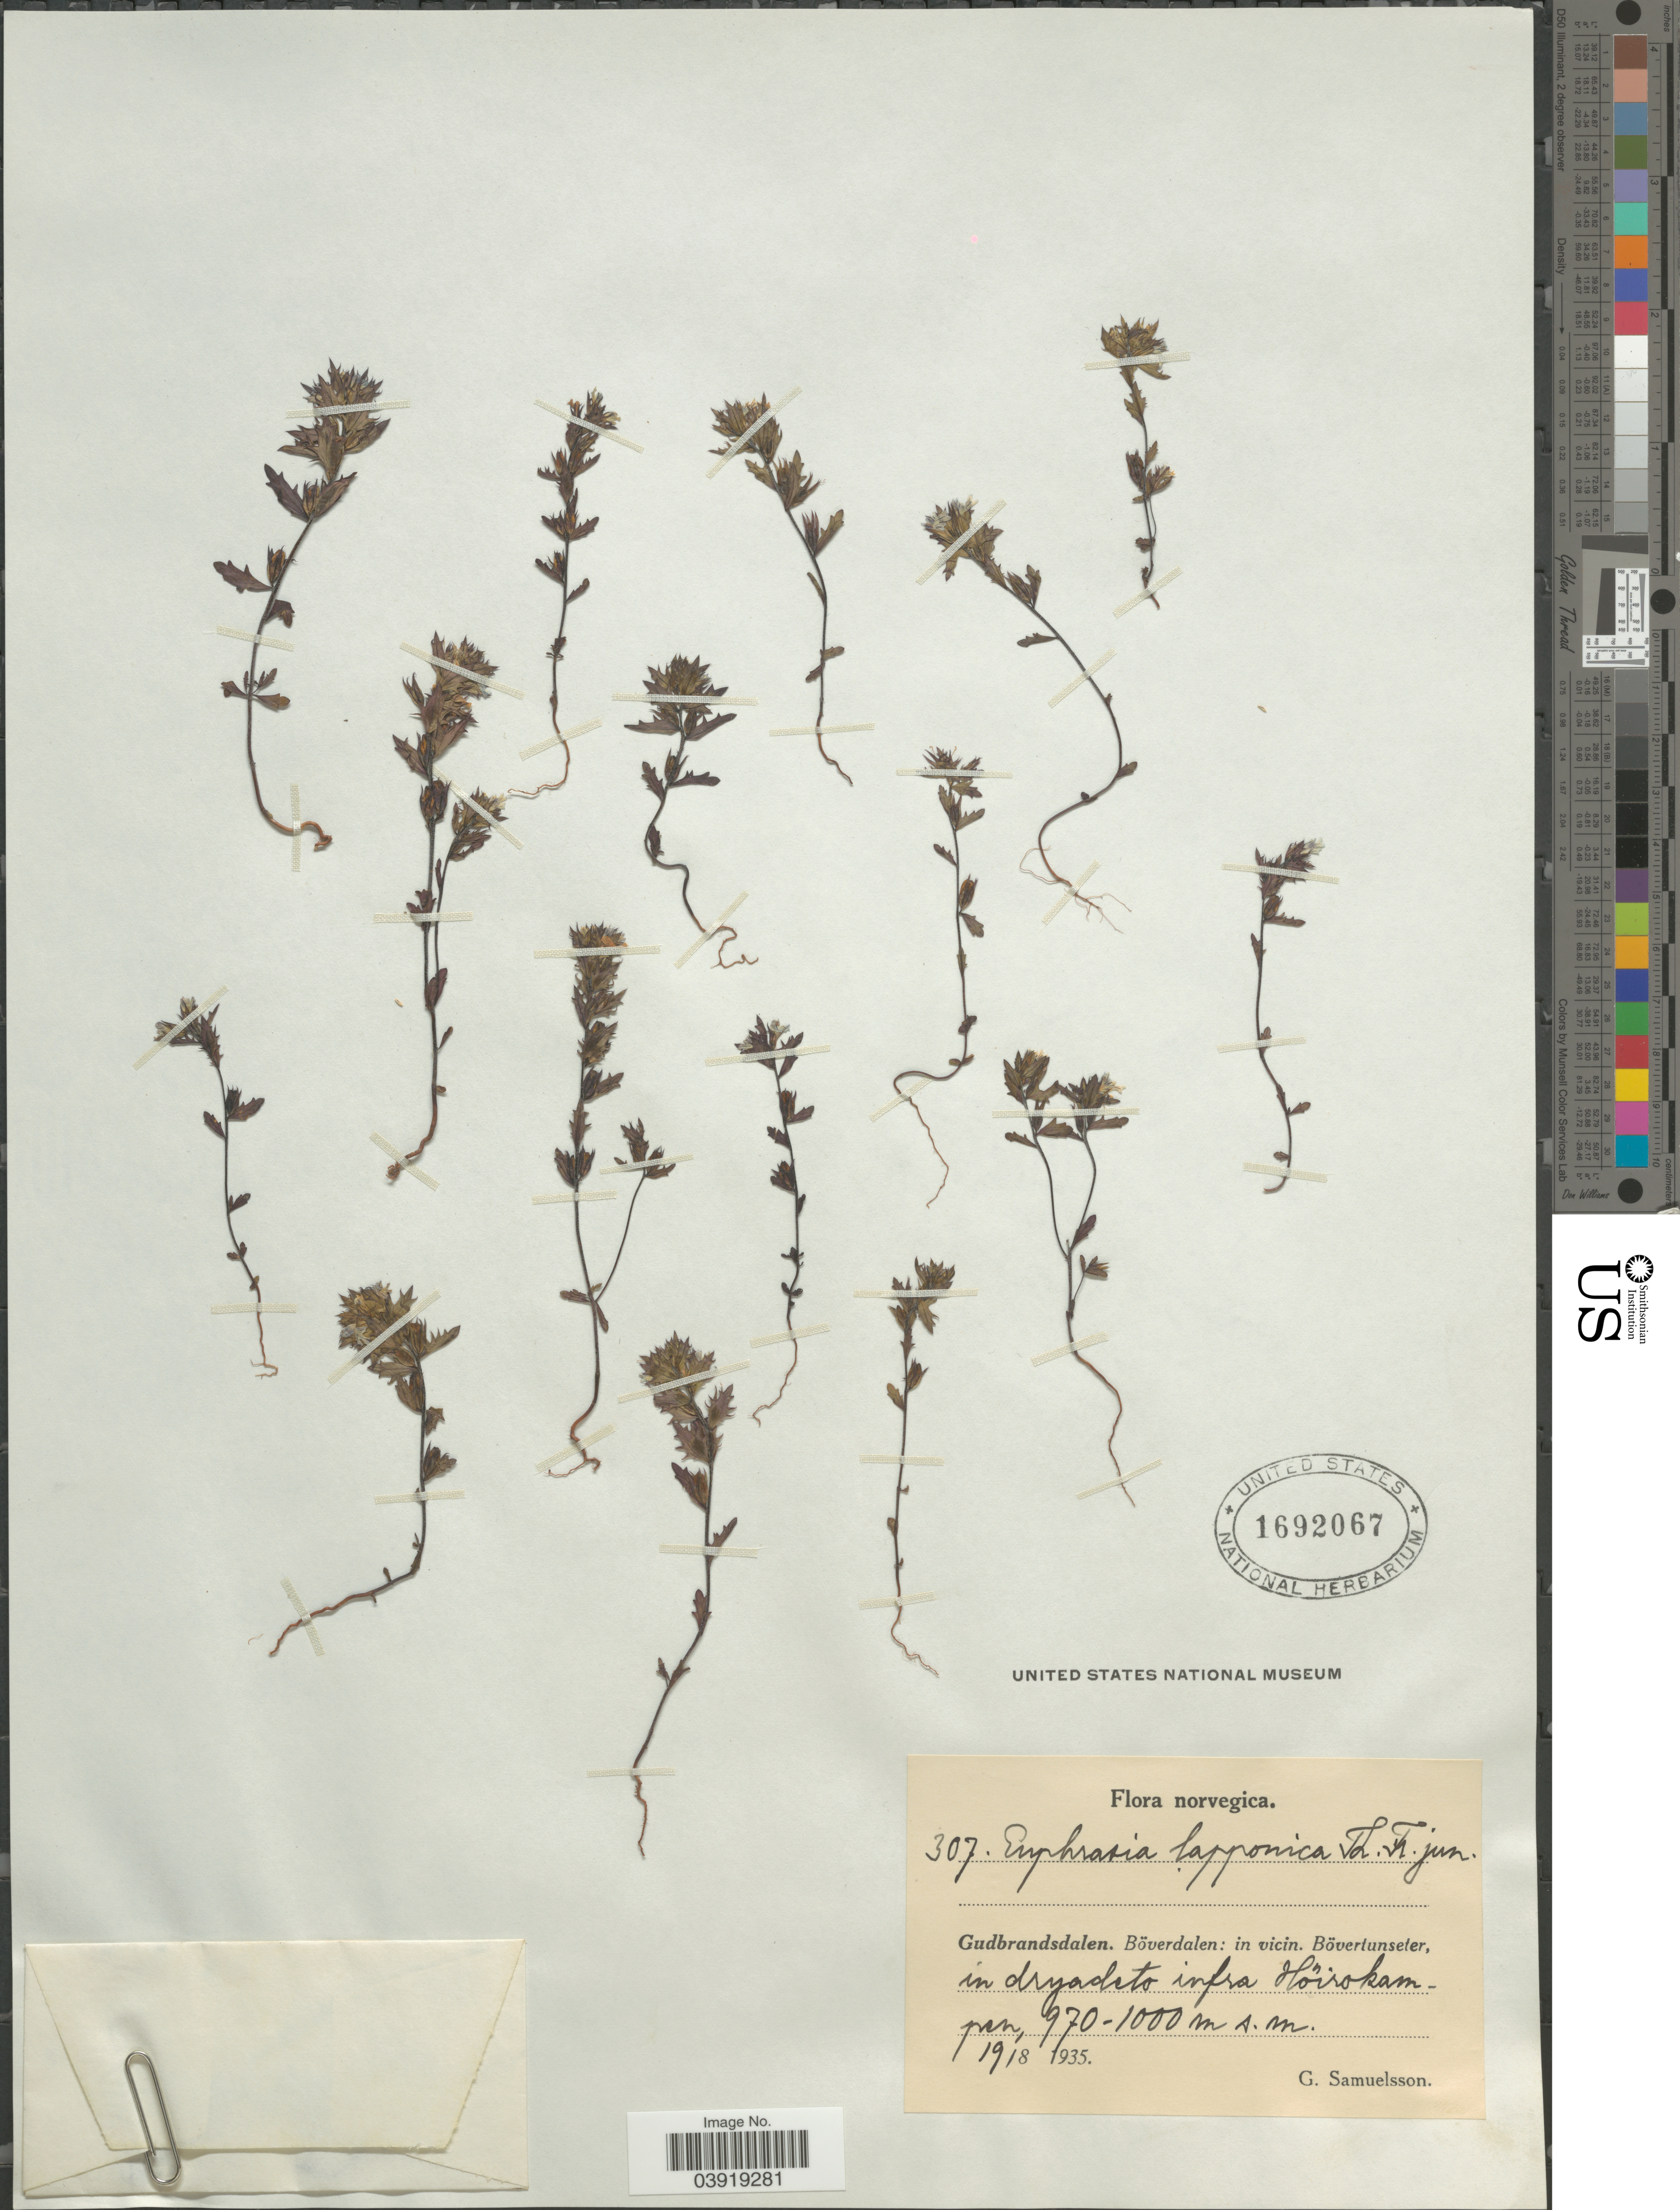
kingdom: Plantae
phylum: Tracheophyta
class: Magnoliopsida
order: Lamiales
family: Orobanchaceae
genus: Euphrasia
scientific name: Euphrasia lapponica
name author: T.C.E. Fr.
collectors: G. Samuelsson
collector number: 307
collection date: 1935-08-19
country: Norway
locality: Norvegica. Gudbrandsdalen. Böverdalen: in vicin. Bövertunseter, in dryadeto infra Høirokampen.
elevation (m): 970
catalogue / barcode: US 1692067